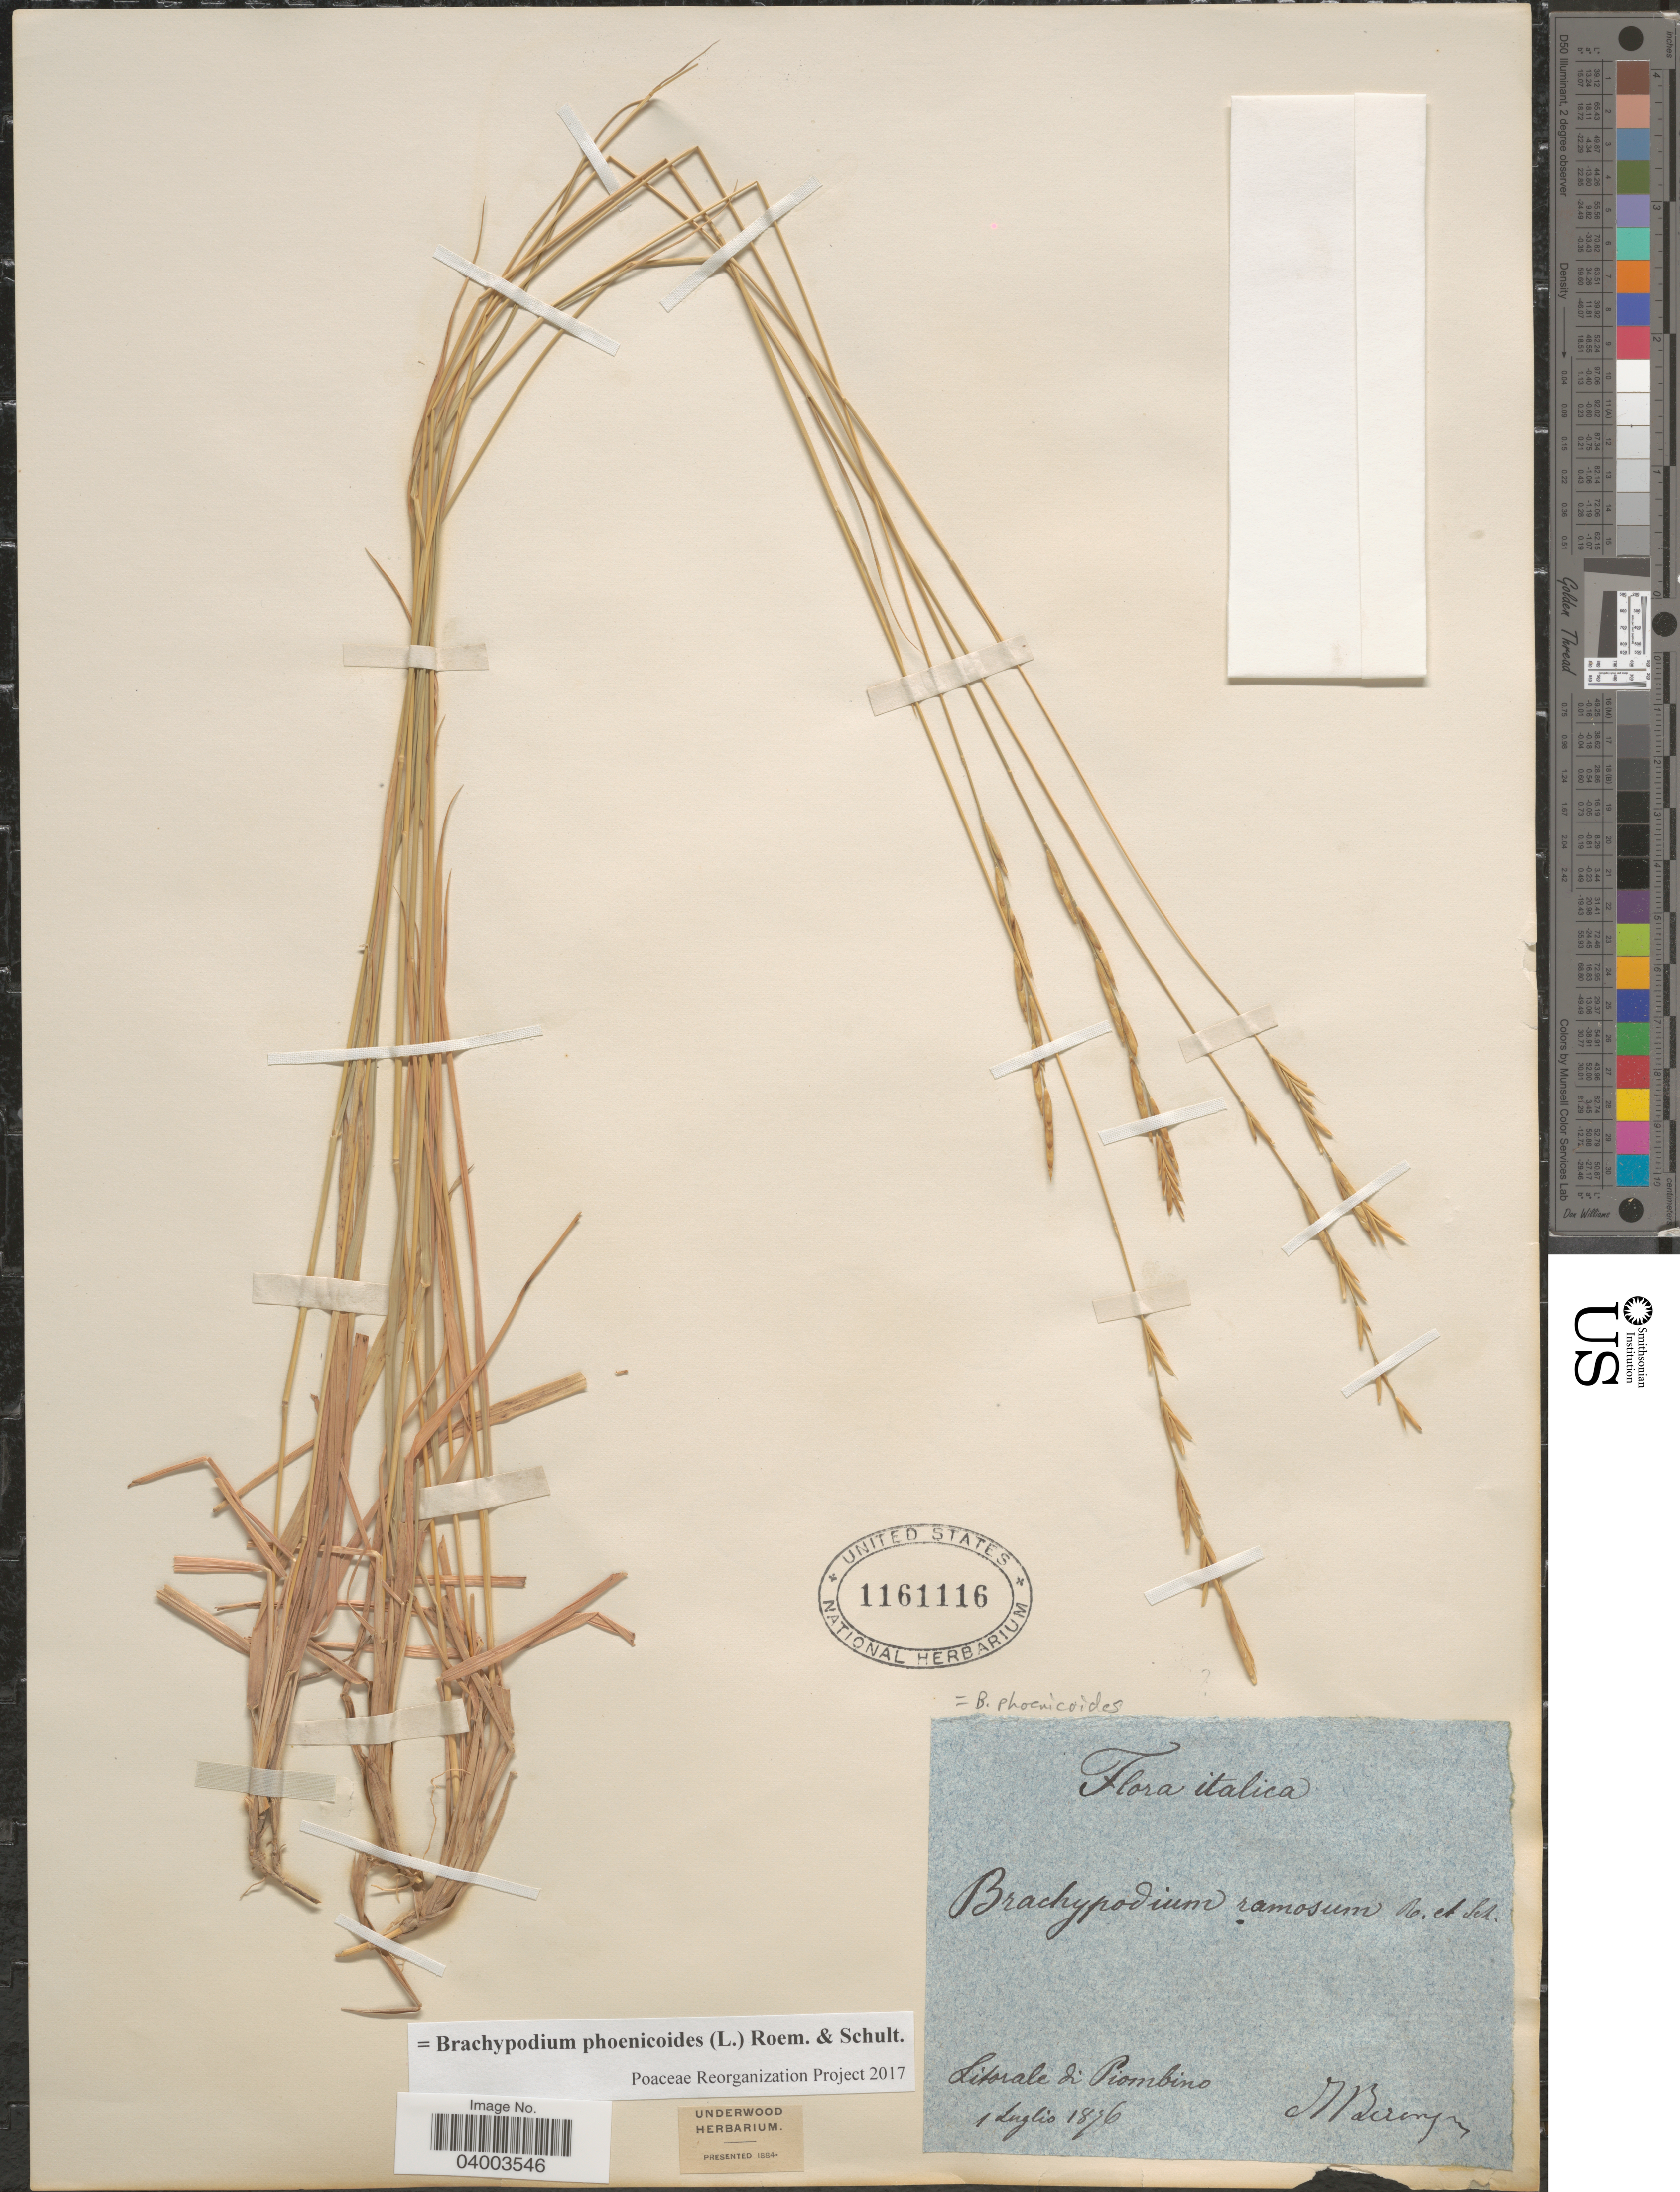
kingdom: Plantae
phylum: Tracheophyta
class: Liliopsida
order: Poales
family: Poaceae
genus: Brachypodium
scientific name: Brachypodium phoenicoides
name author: (L.) Roem. & Schult.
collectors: G. Berenger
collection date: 1876-07-01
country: Italy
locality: Litorale di Piombino.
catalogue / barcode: US 1161116